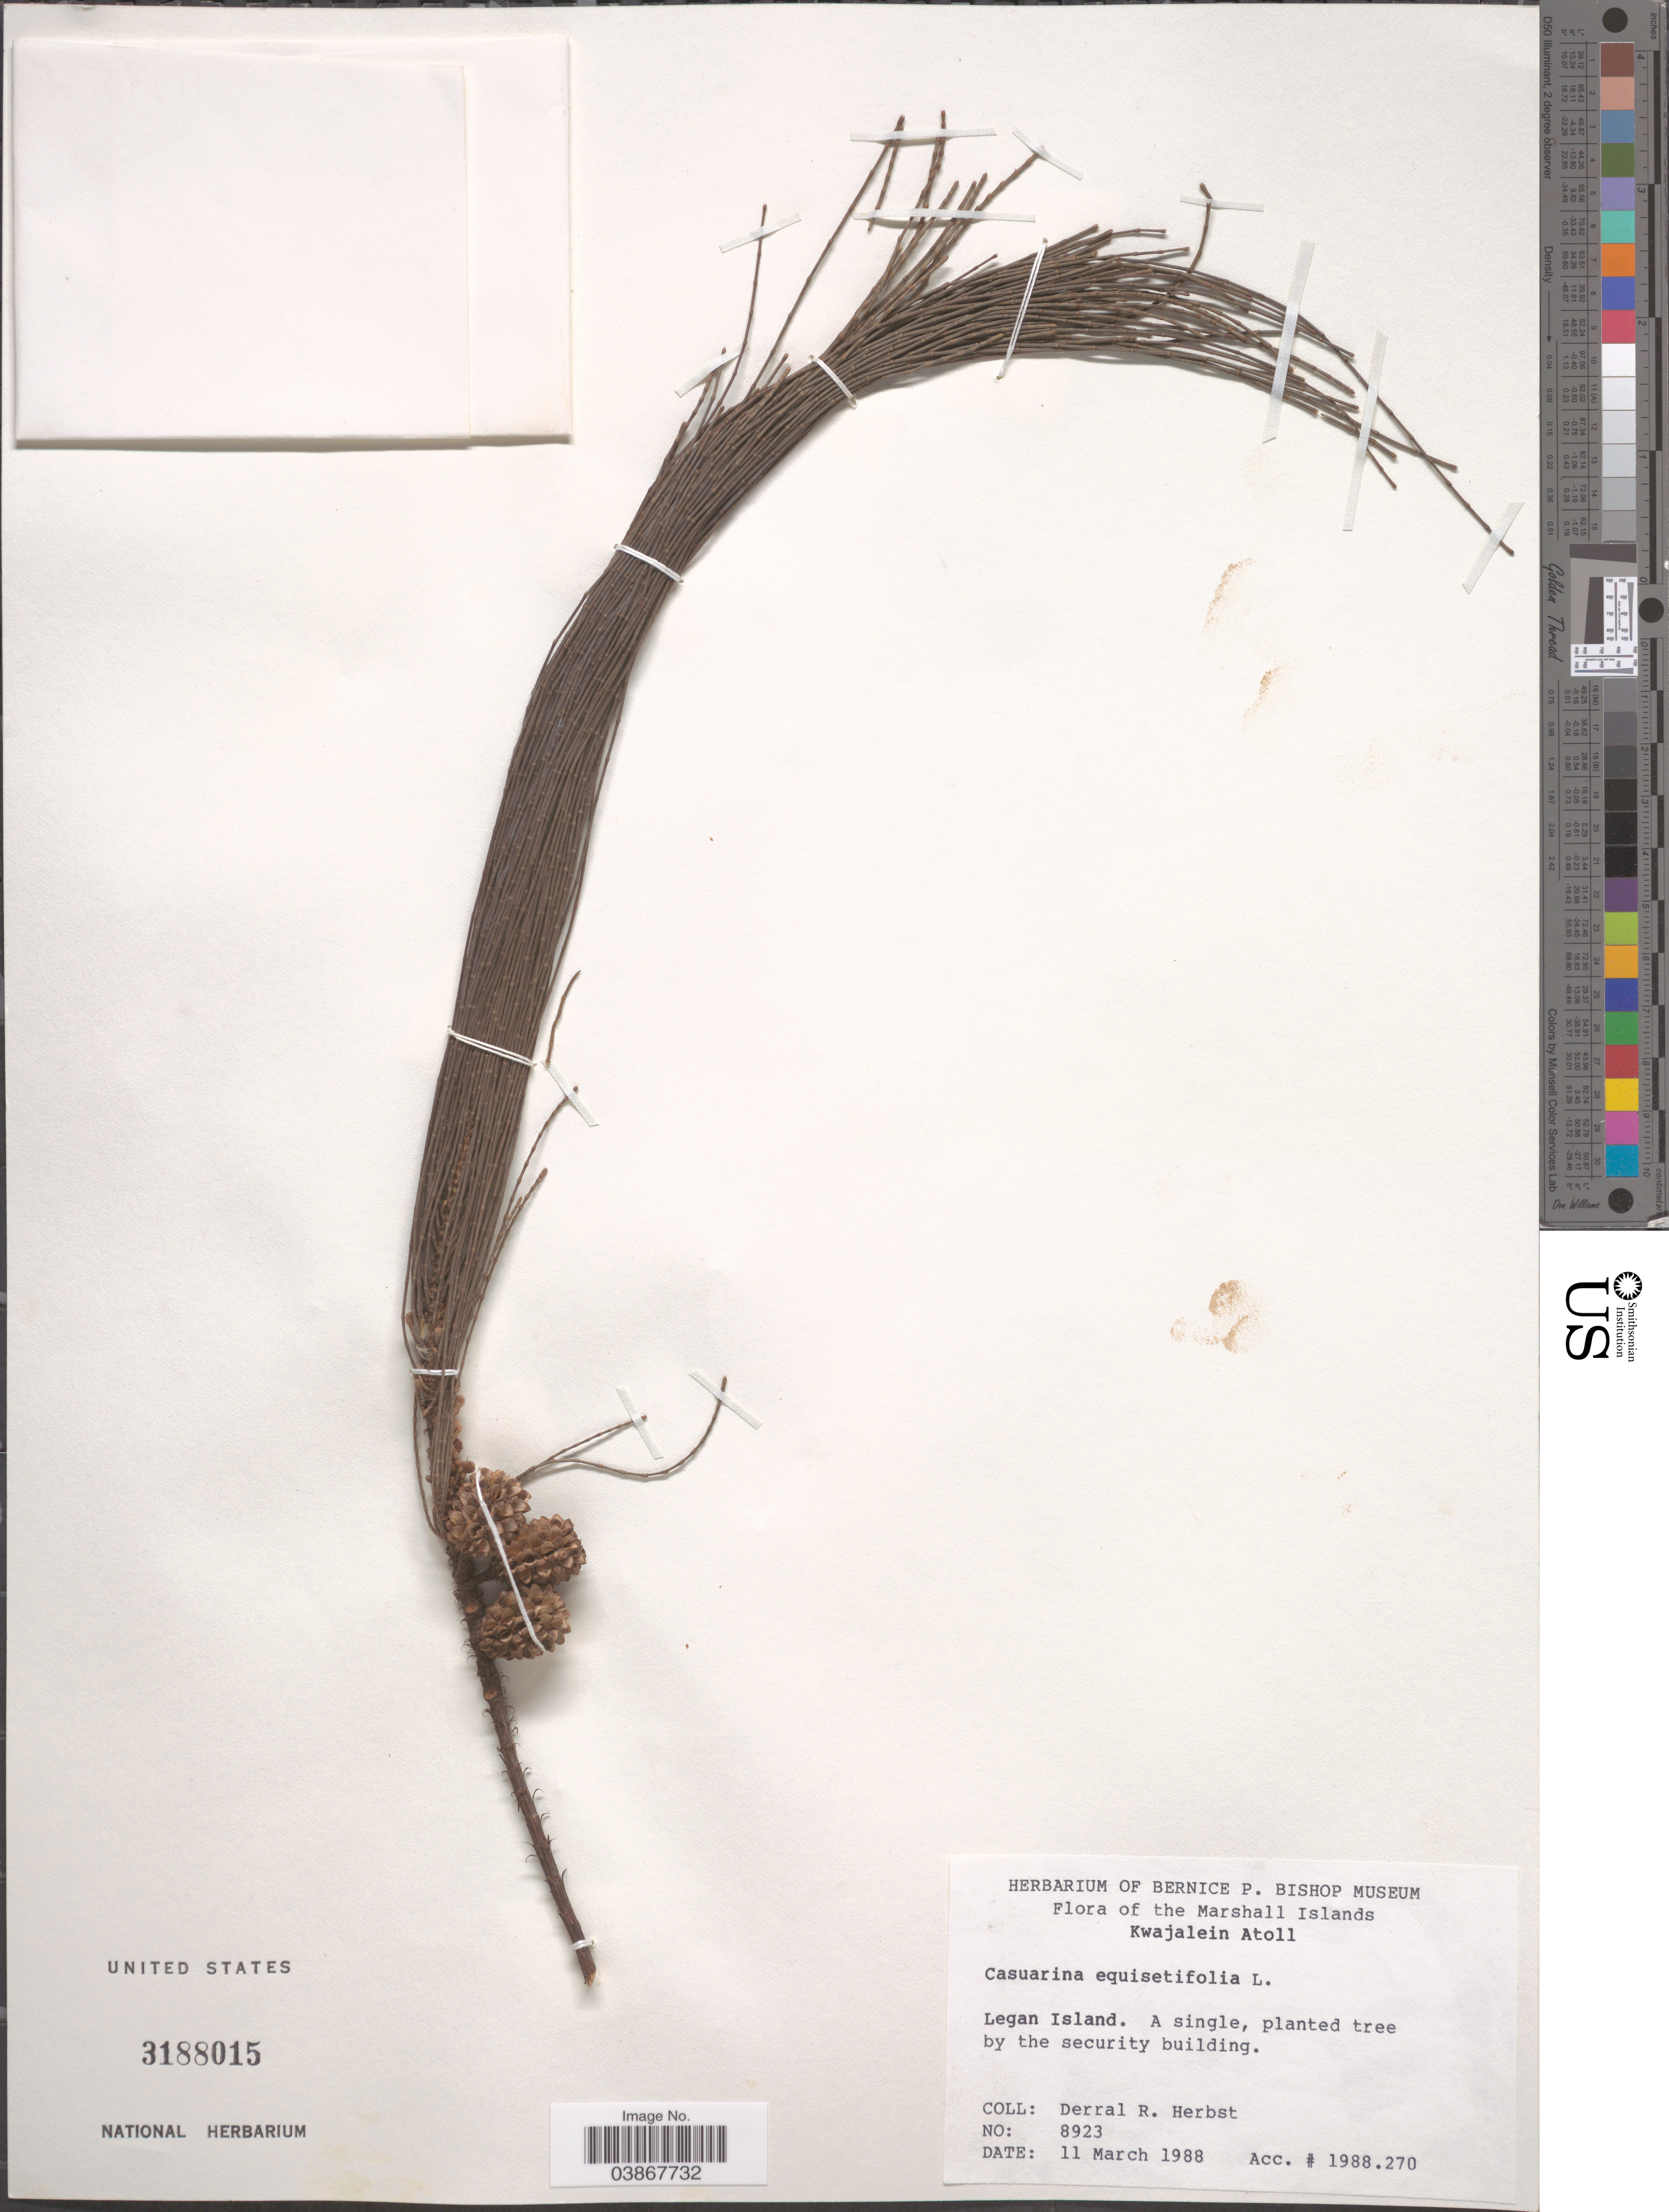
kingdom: Plantae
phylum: Tracheophyta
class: Magnoliopsida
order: Fagales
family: Casuarinaceae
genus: Casuarina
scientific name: Casuarina equisetifolia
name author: L.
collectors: D. R. Herbst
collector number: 8923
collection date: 1988-03-11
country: Marshall Islands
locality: Kwajalein Atoll. Legan Island, by the security building.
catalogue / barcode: US 3188015